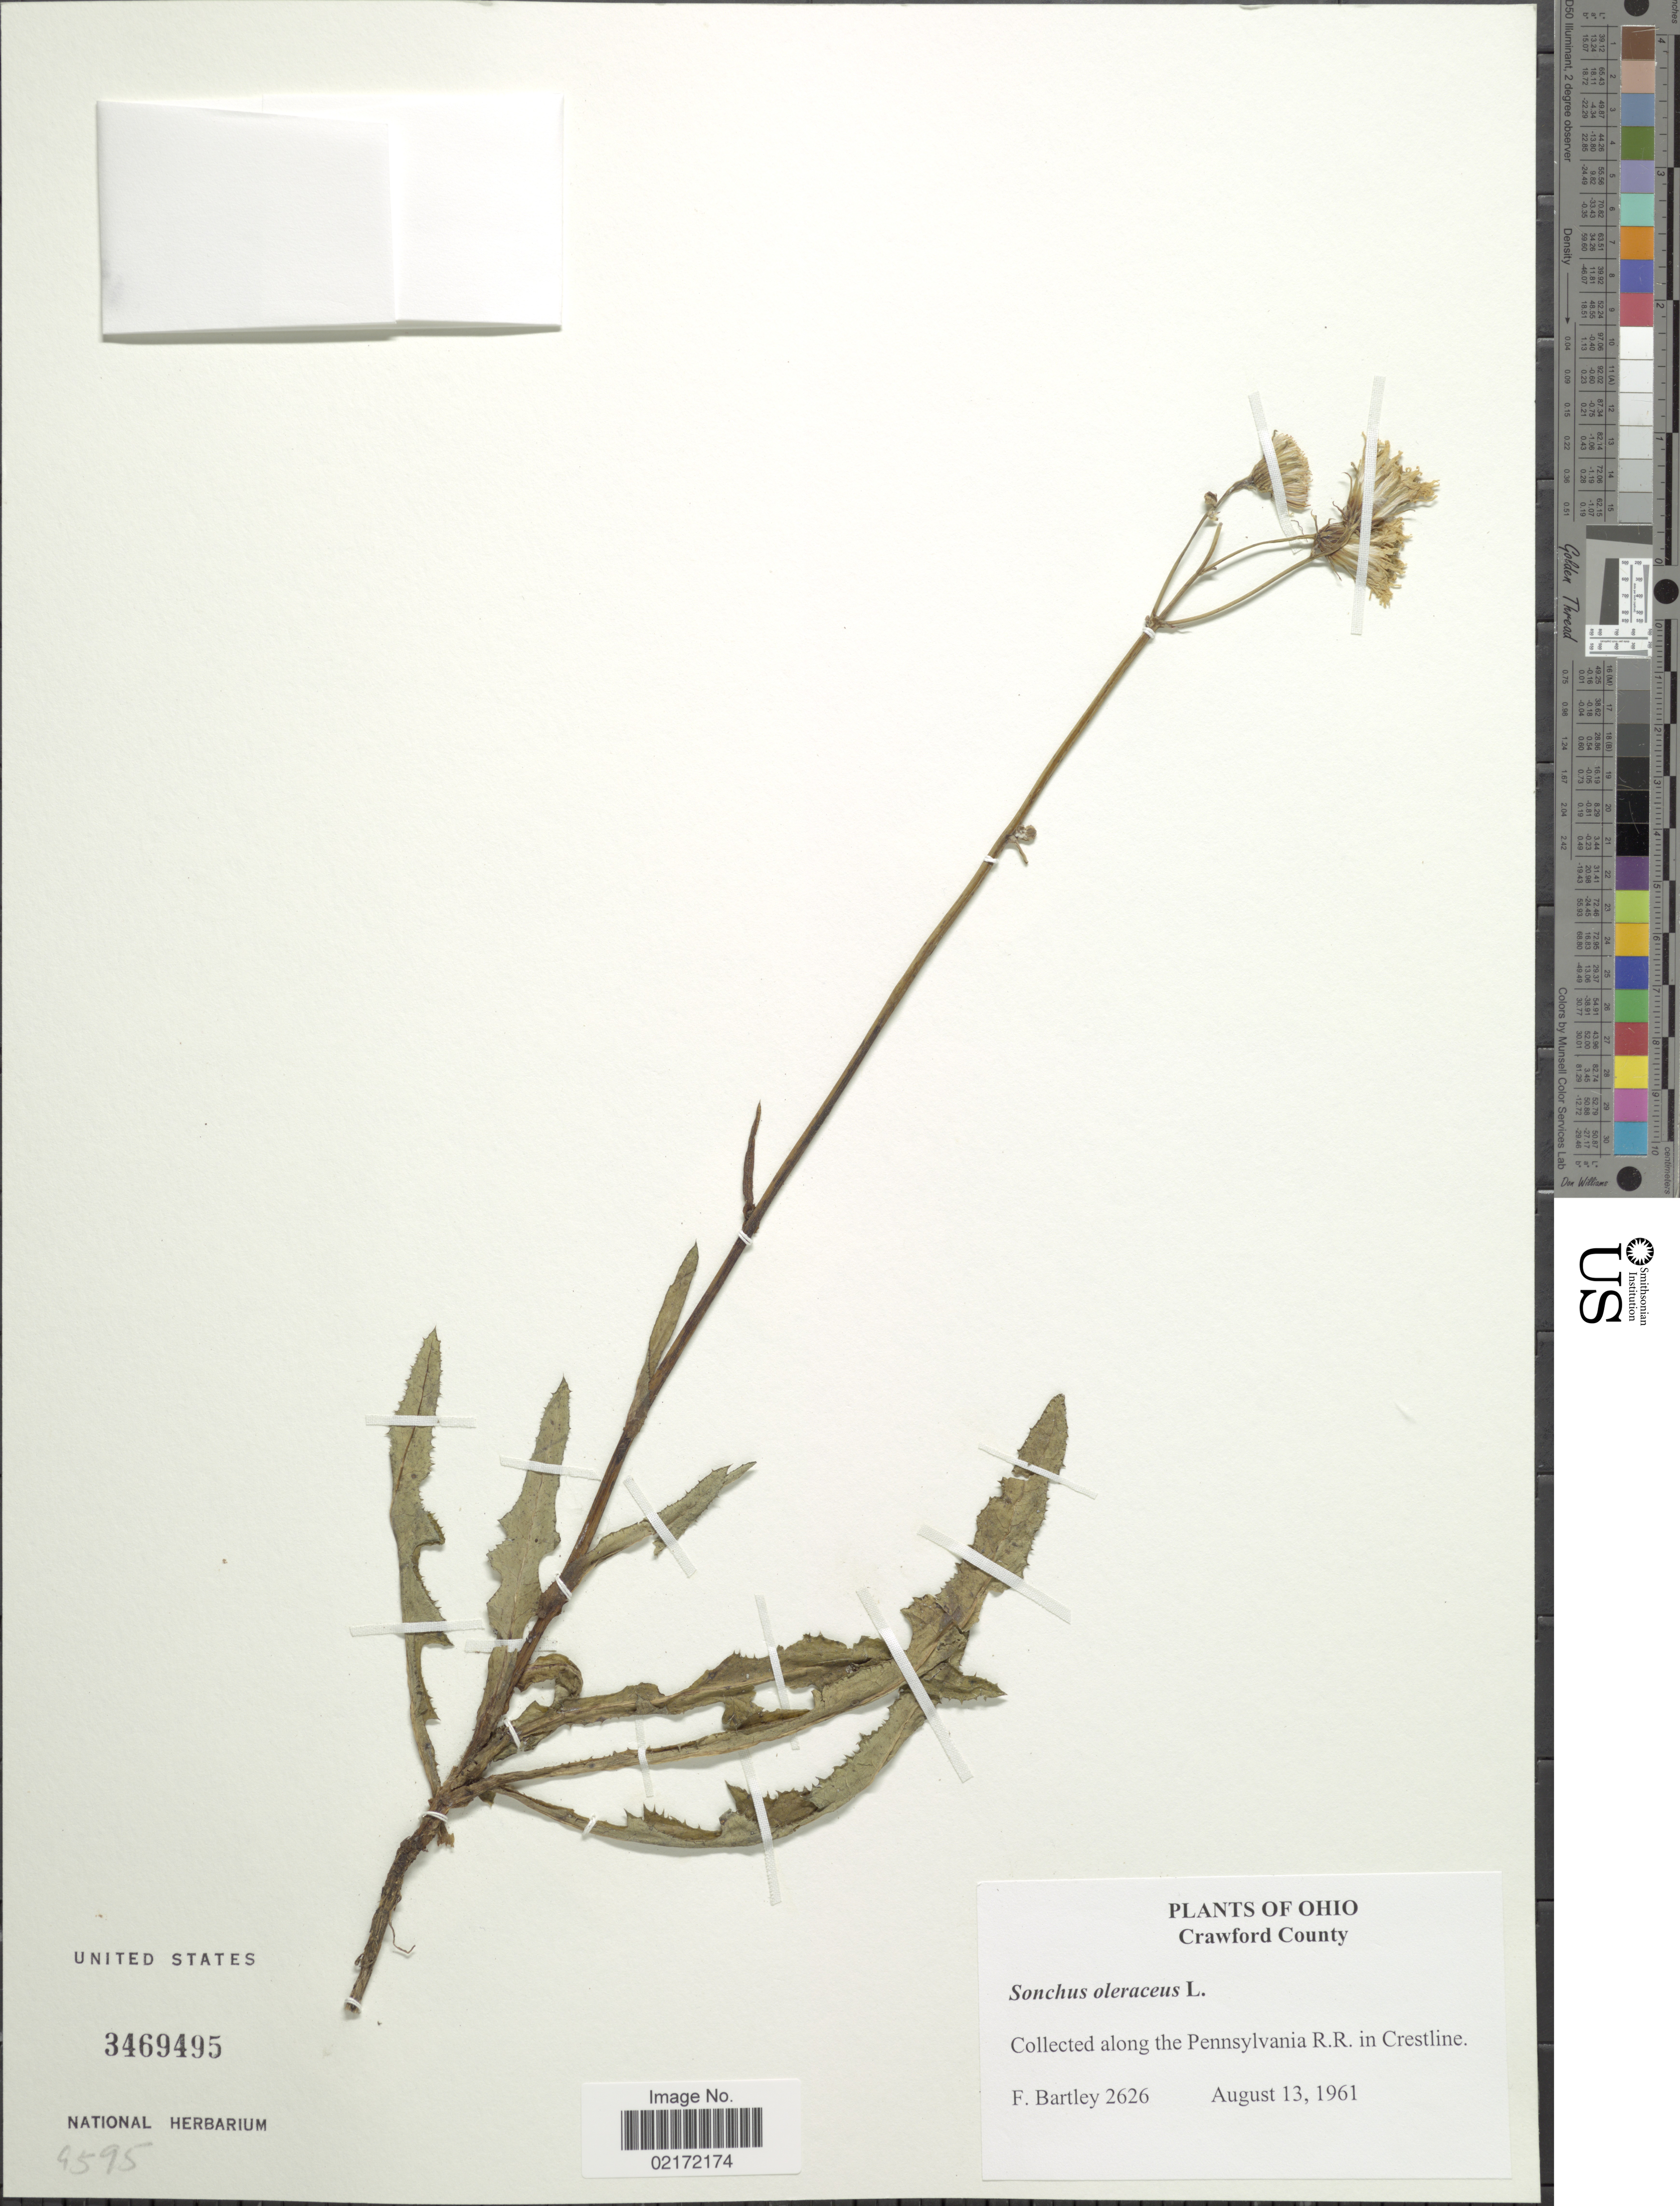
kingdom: Plantae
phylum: Tracheophyta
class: Magnoliopsida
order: Asterales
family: Asteraceae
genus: Sonchus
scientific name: Sonchus oleraceus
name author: L.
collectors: F. Bartley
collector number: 2626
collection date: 1961-08-13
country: United States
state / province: Ohio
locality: Crawford County. Collected along the Pennsylvania R.R. in Crestline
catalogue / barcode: US 3469495